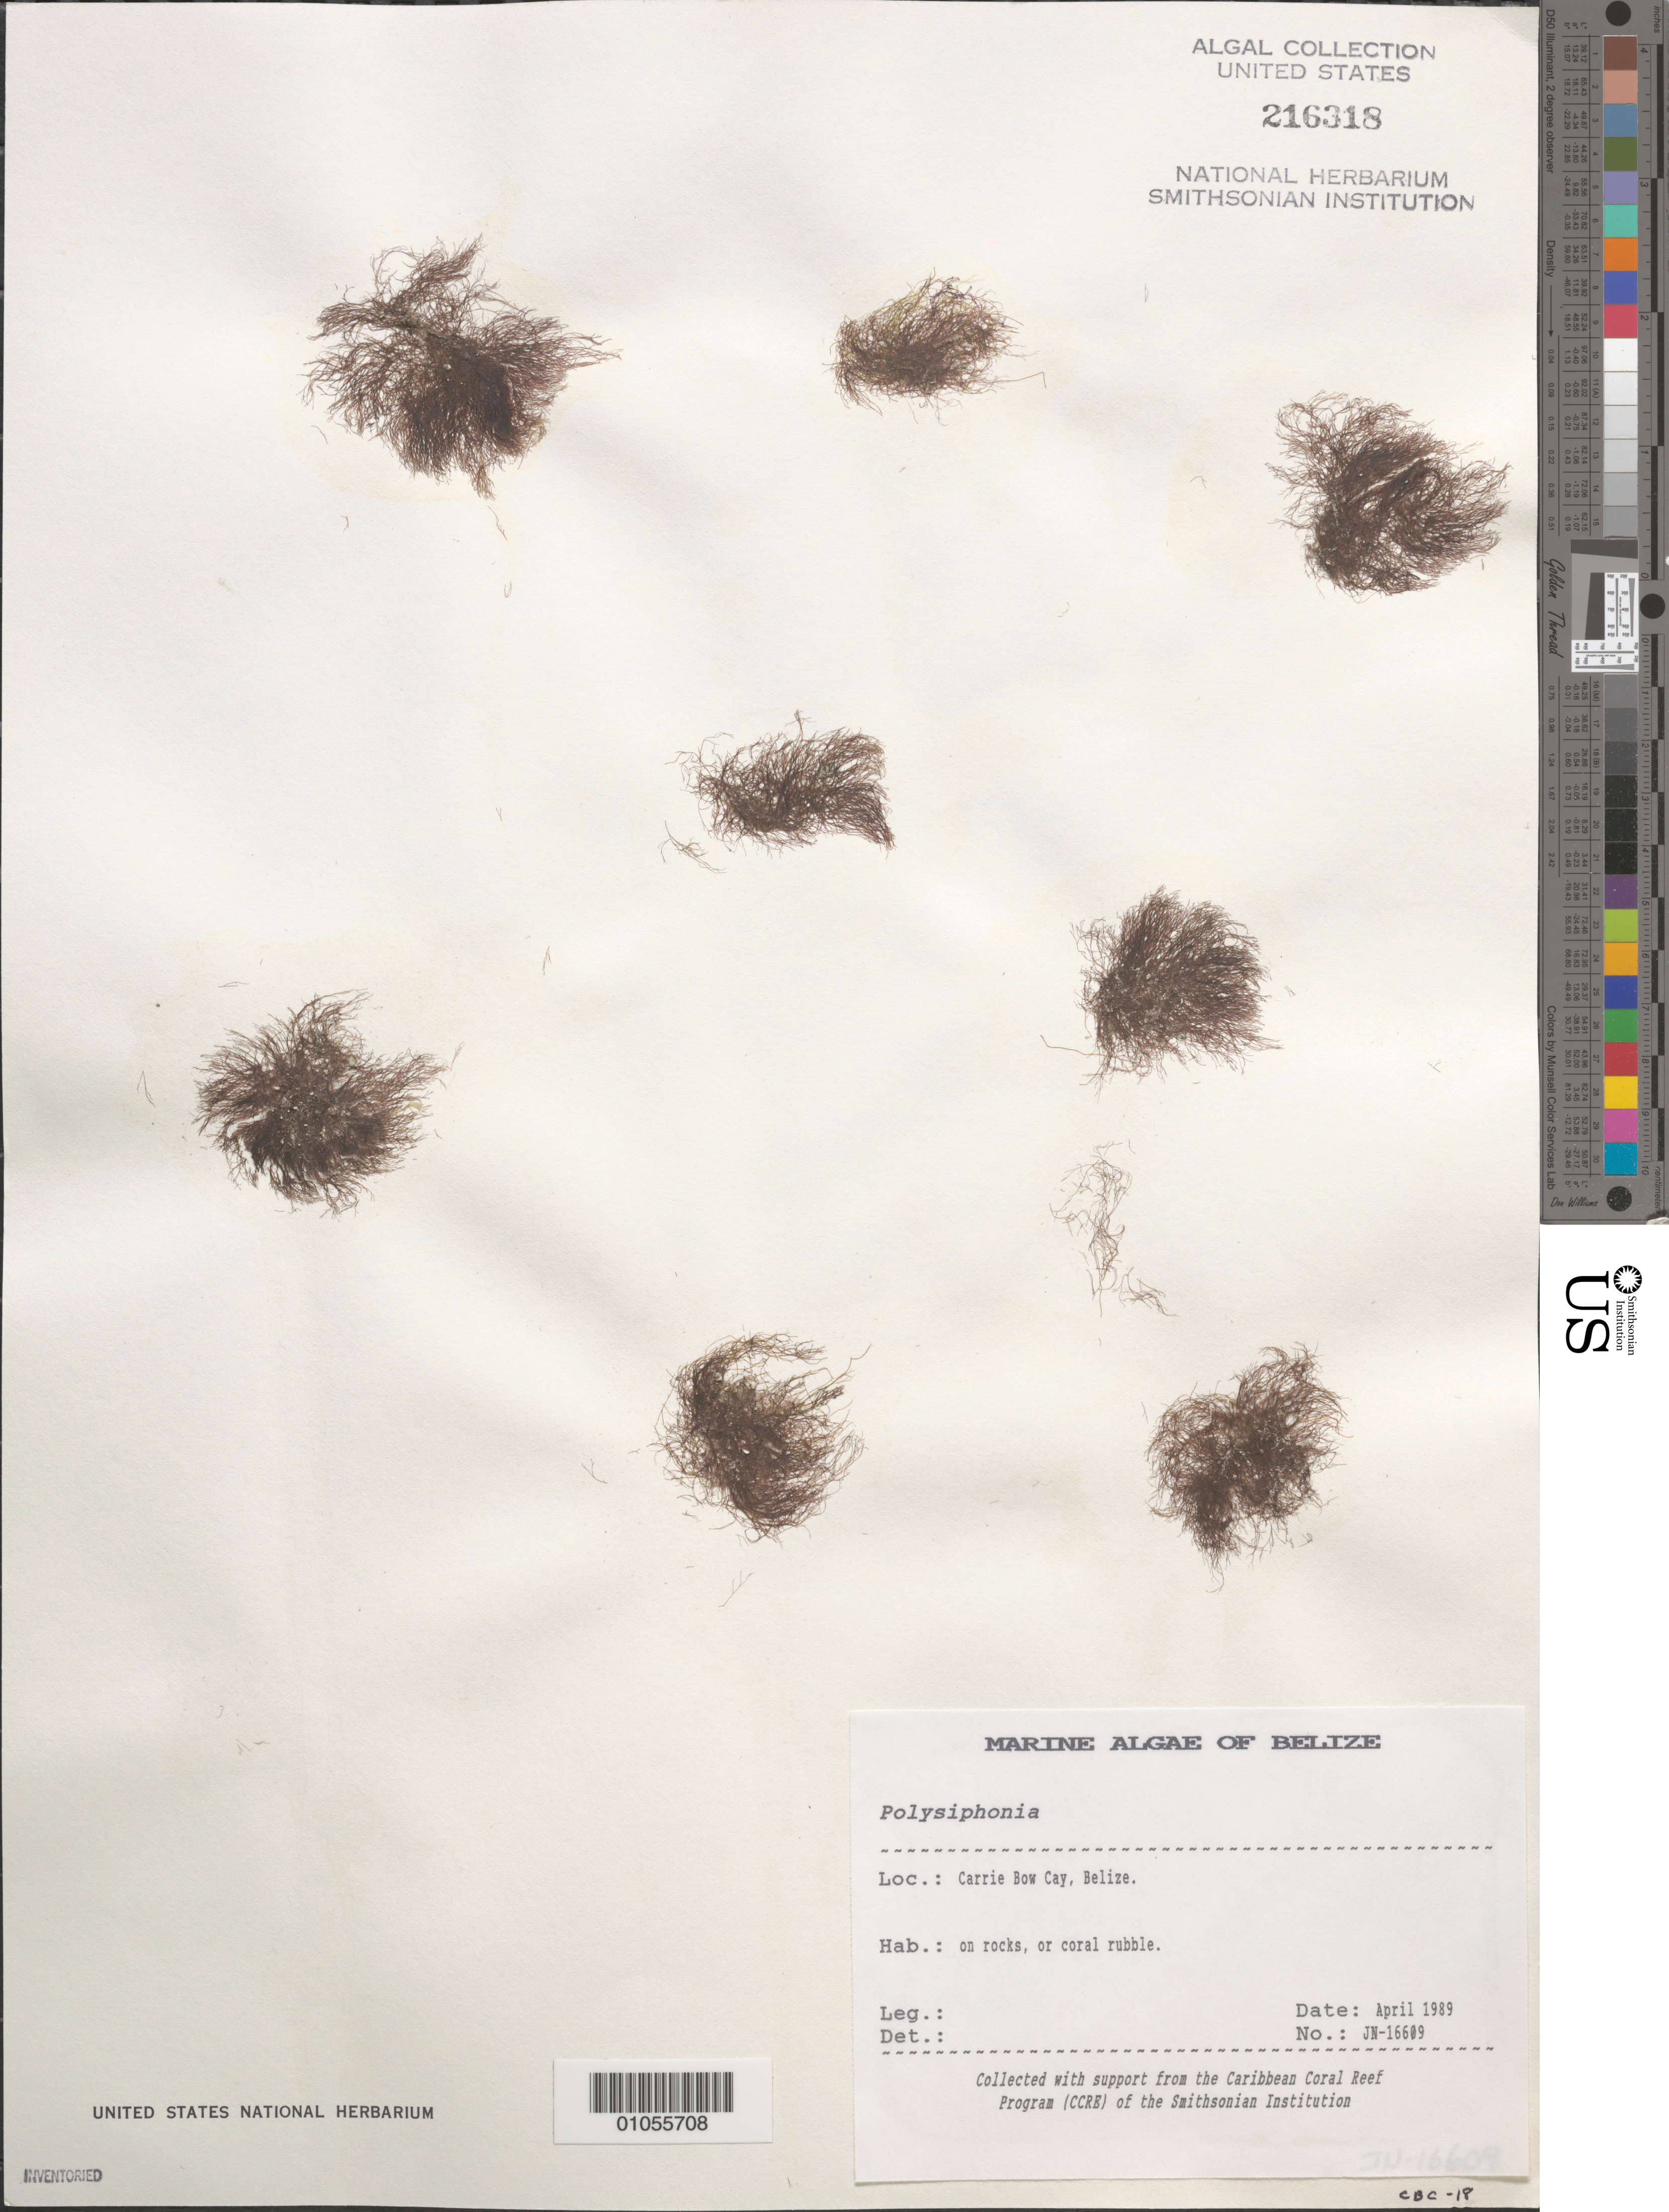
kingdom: Plantae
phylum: Rhodophyta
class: Florideophyceae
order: Ceramiales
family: Rhodomelaceae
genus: Melanothamnus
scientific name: Melanothamnus ferulaceus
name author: (Suhr ex J. Agardh) Diaz-Tapia & Maggs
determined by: Algae name updating Project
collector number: JN-16609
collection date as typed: Apr 1989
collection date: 1989-04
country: Belize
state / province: Stann Creek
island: Carrie Bow Cay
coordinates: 16 48'N, 88 05'W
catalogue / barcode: US 216318